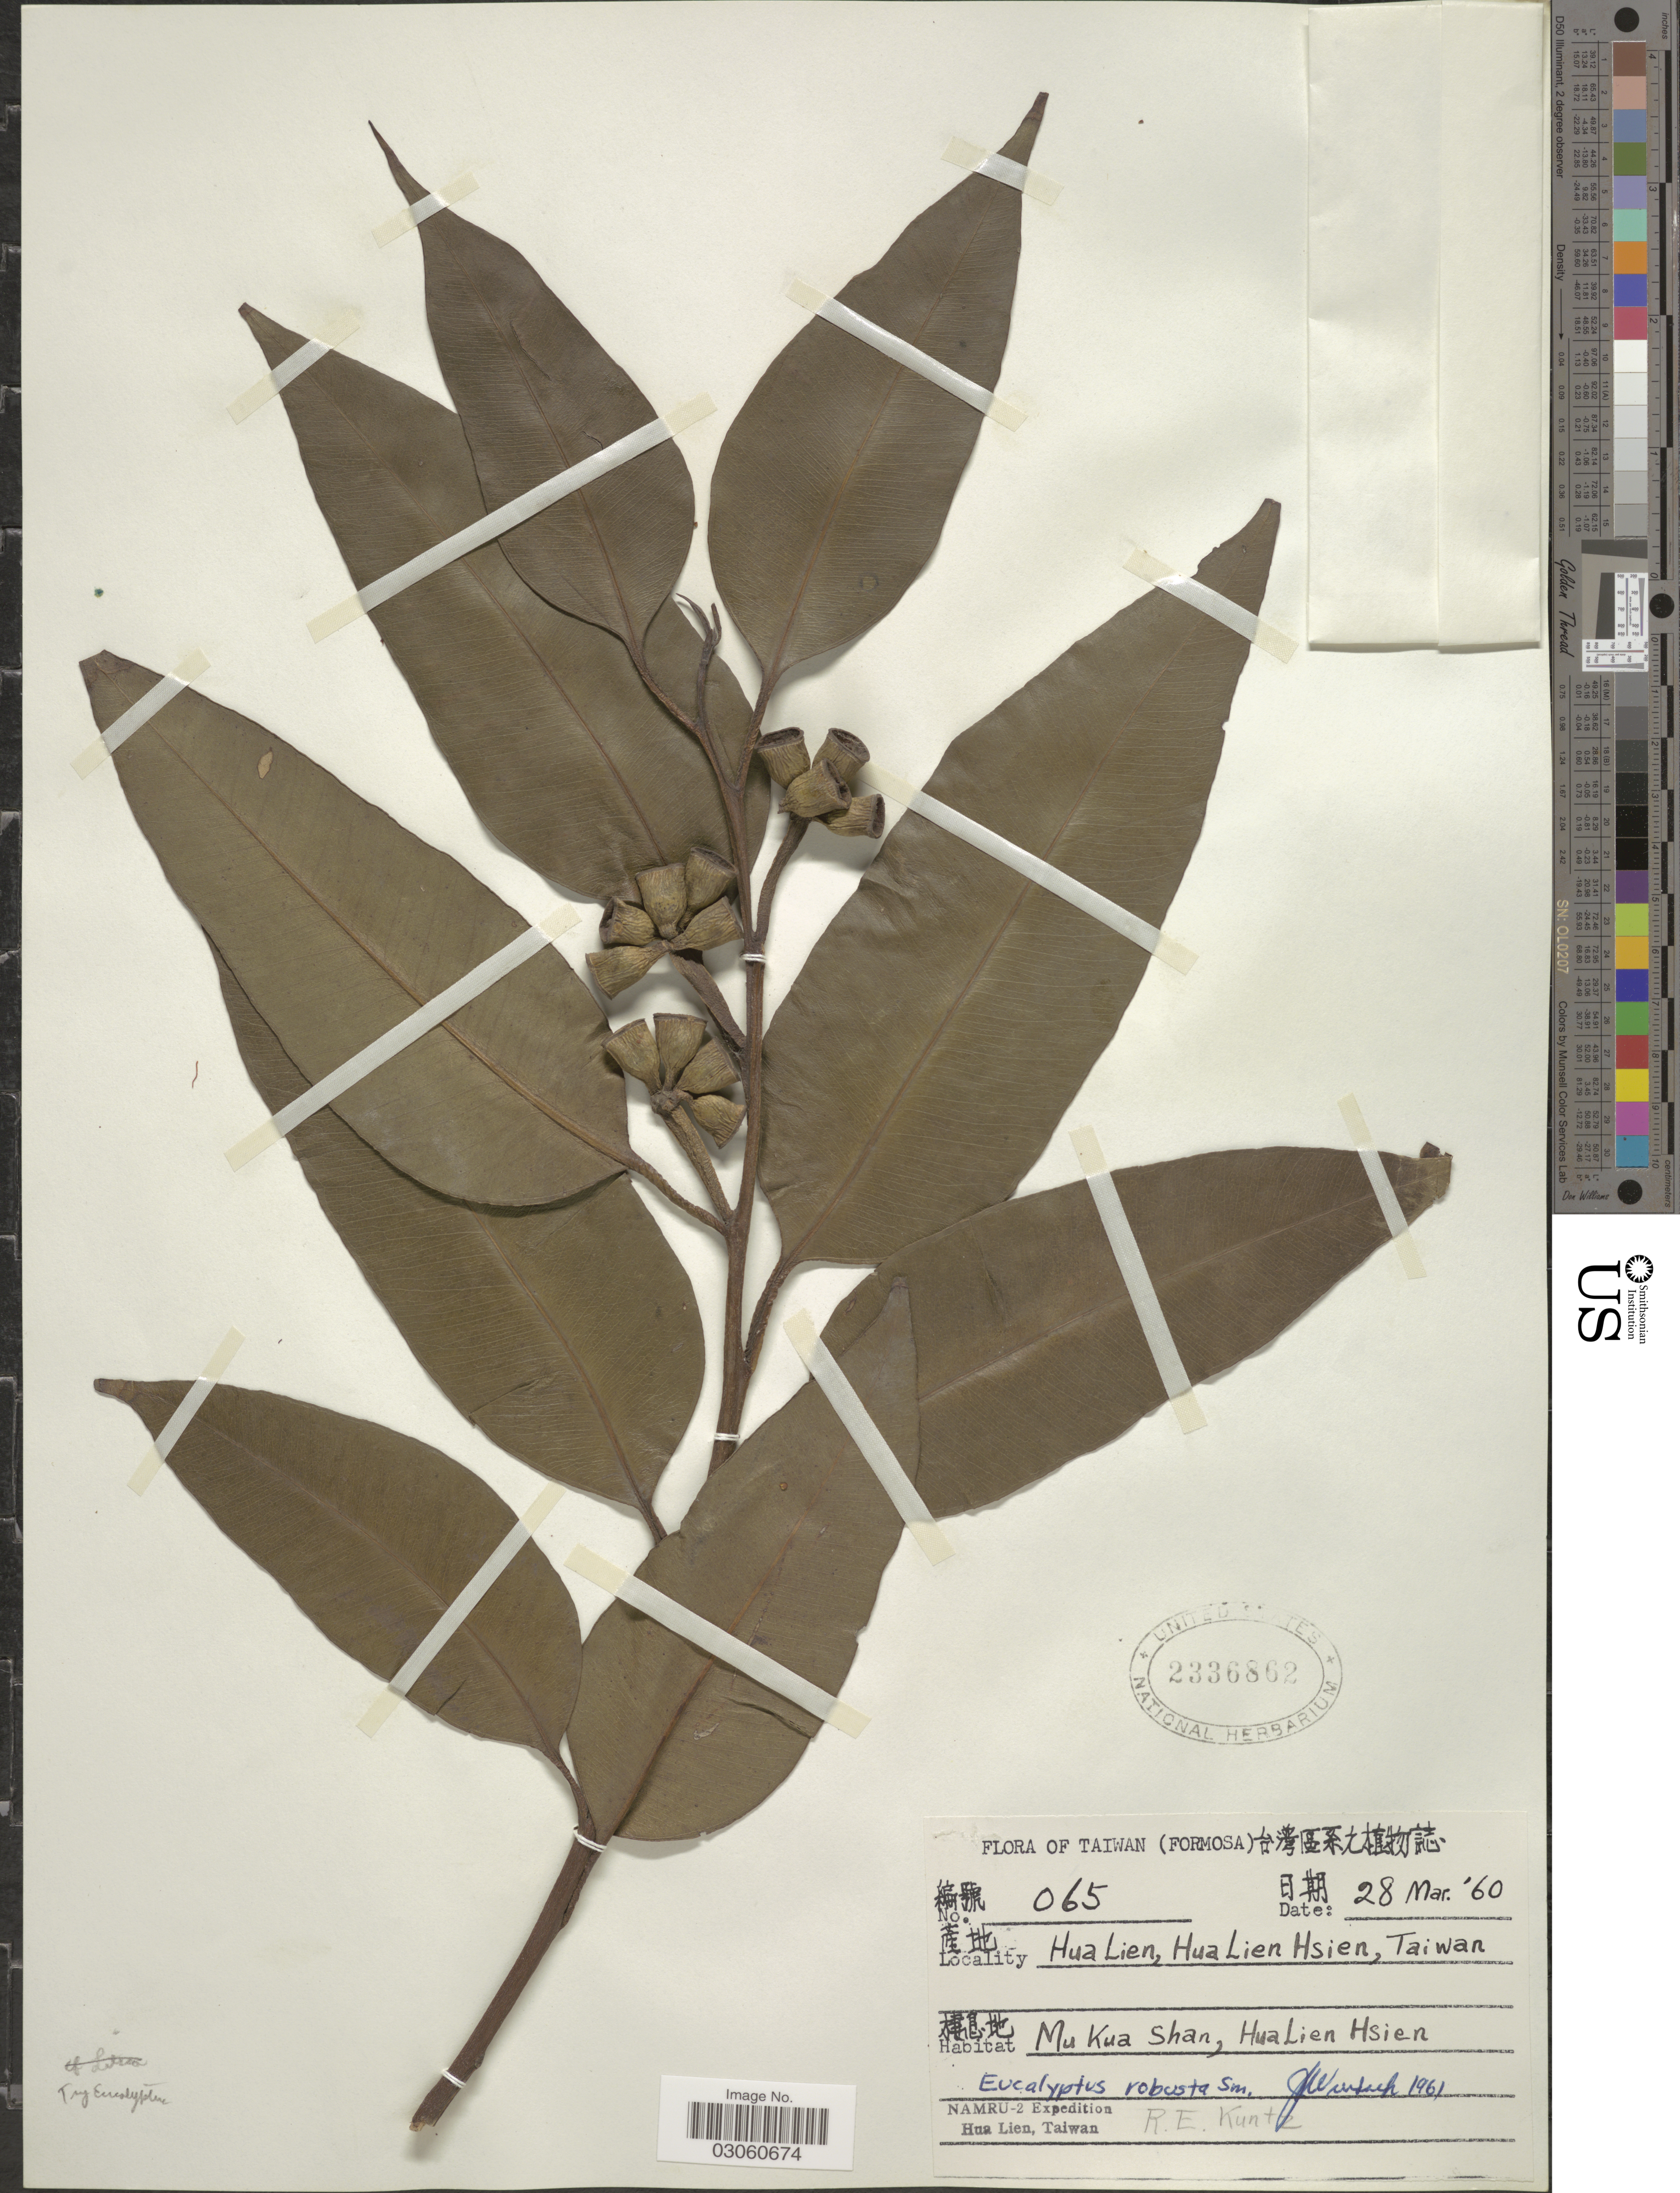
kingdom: Plantae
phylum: Tracheophyta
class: Magnoliopsida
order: Myrtales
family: Myrtaceae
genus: Eucalyptus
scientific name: Eucalyptus robusta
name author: Sm.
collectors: R. E. Kuntz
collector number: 065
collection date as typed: Transcribed d/m/y: 28/3/60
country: Taiwan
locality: Formosa. Hua Lien, Hua Lien Hsien. Mu Kua Shan, Hua Lien Hsien.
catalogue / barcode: US 2336862